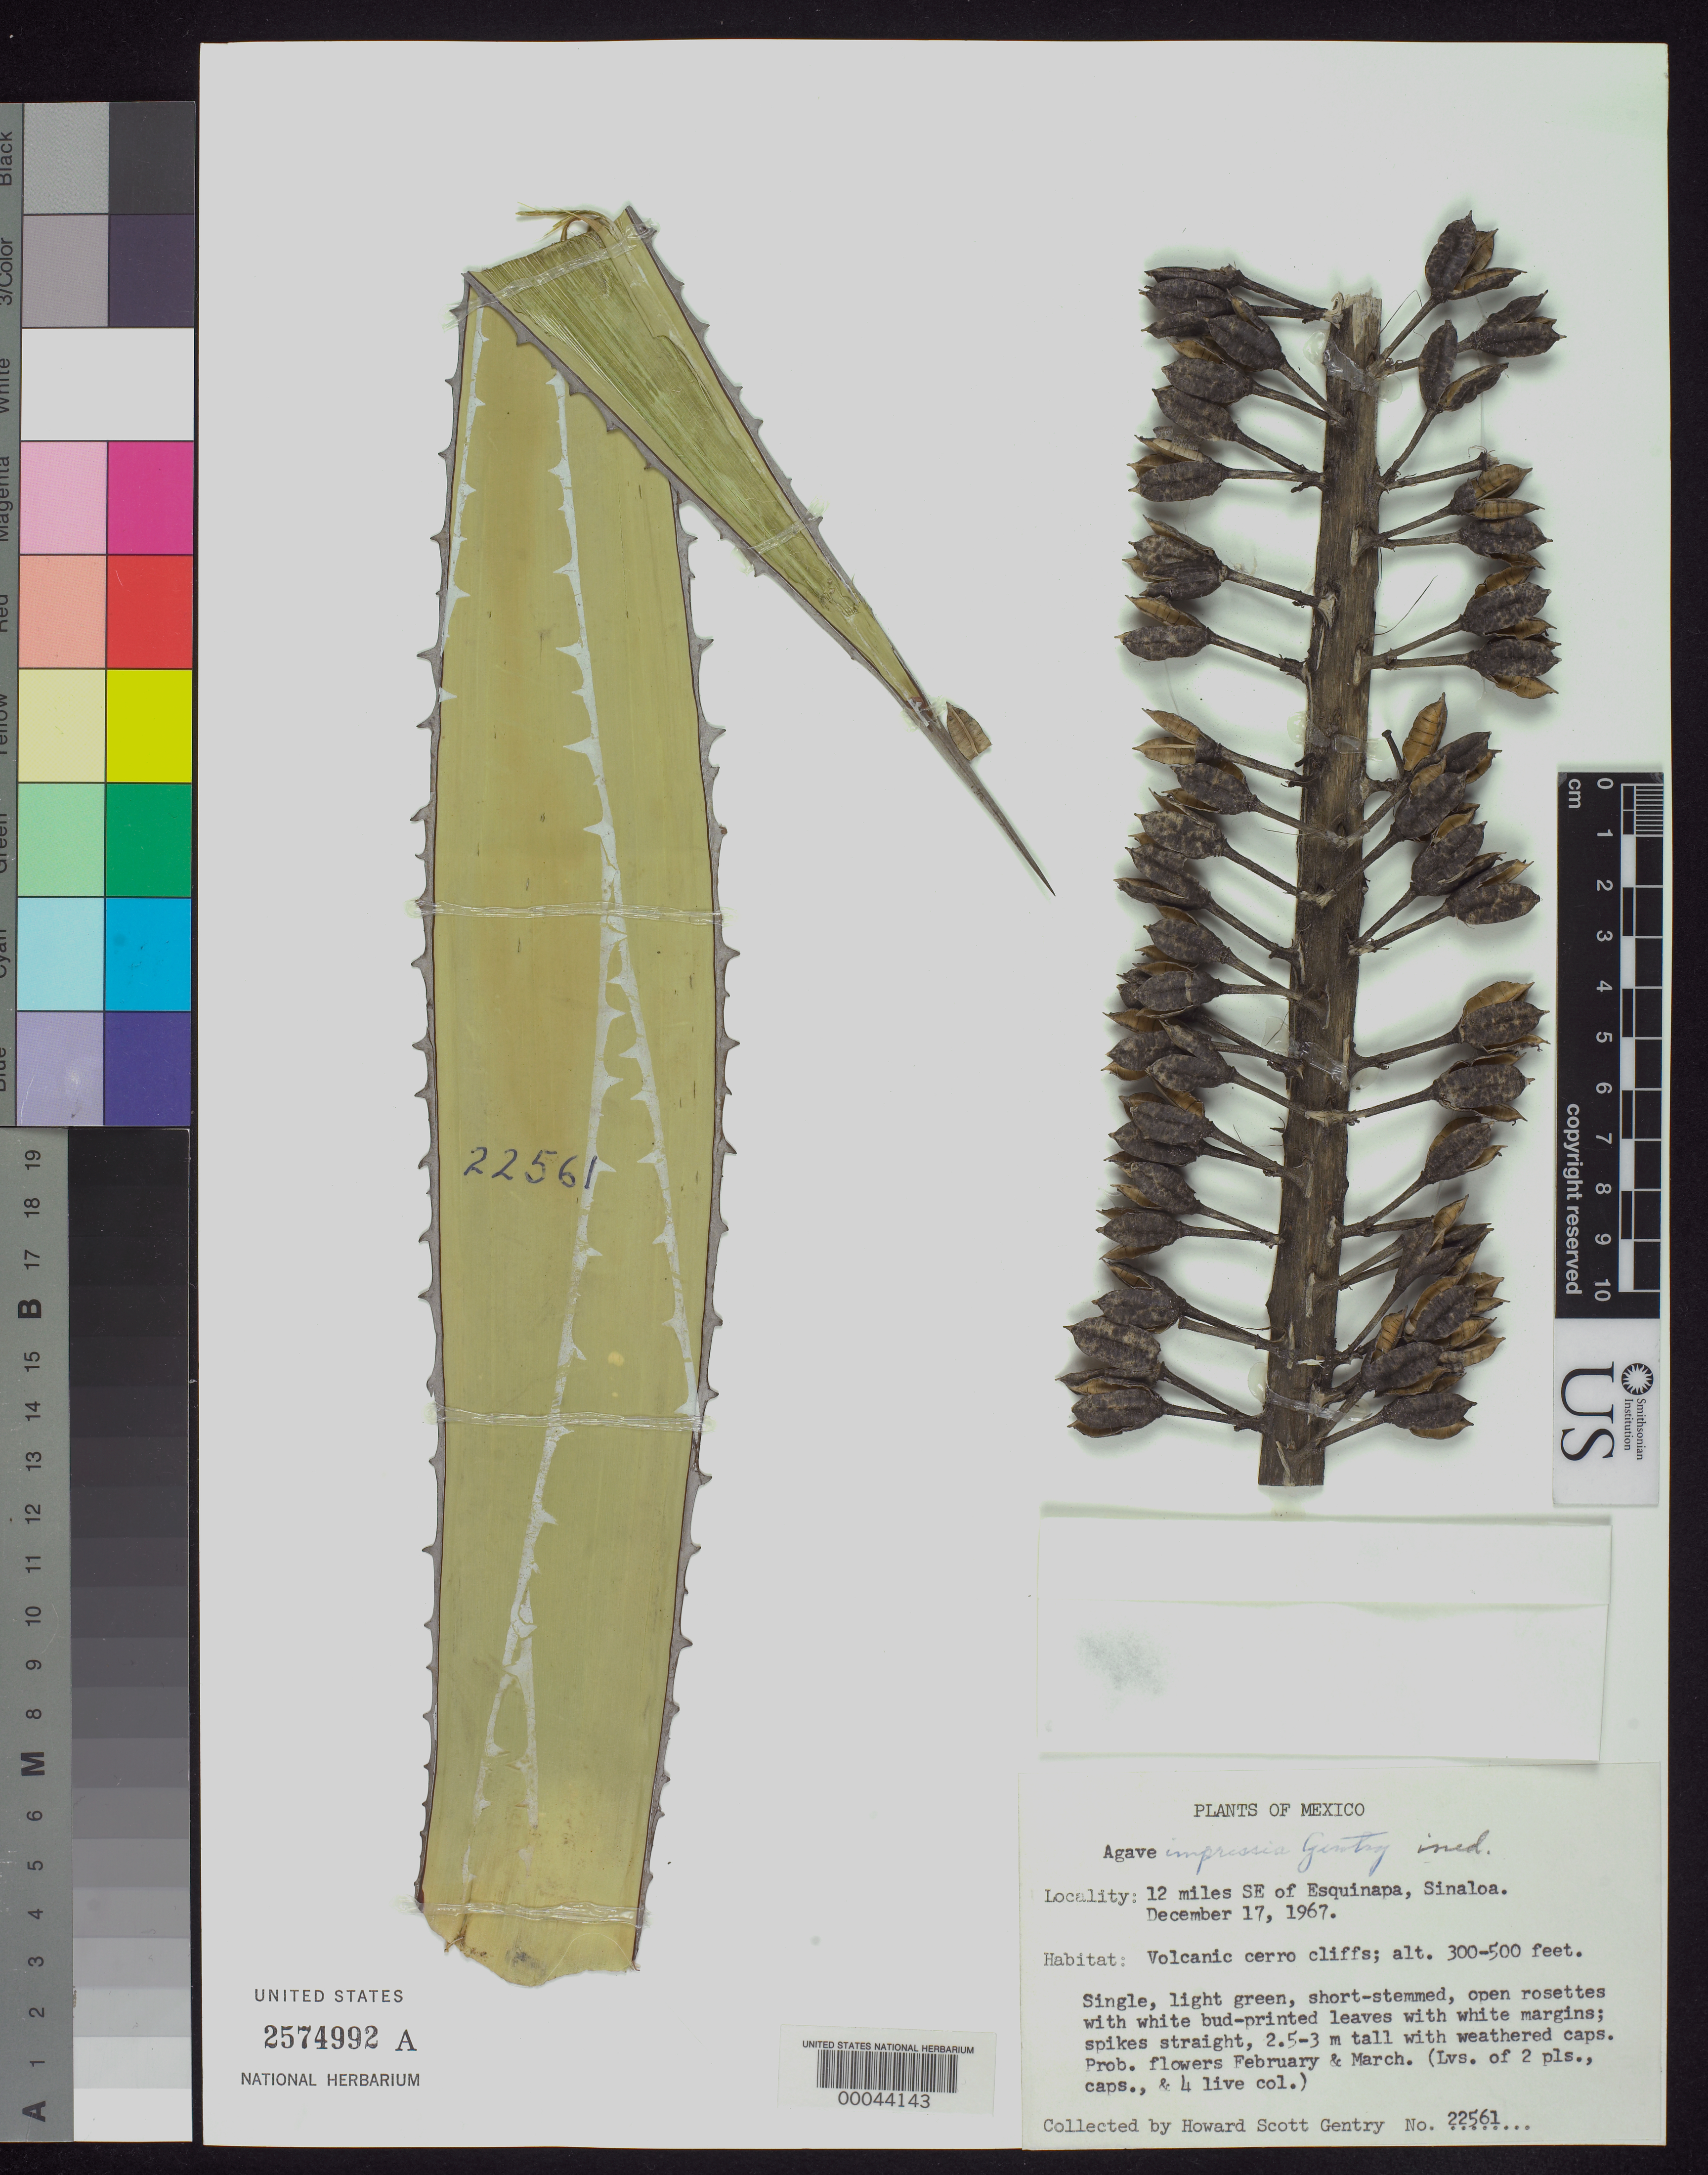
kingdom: Plantae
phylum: Tracheophyta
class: Liliopsida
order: Asparagales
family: Asparagaceae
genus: Agave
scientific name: Agave impressa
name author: Gentry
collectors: H. S. Gentry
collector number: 22561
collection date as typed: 17 Dec 1967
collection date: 1967-12-17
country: Mexico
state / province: Sinaloa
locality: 12 mi SE of Esquinapa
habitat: Volcanic cerro cliffs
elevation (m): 91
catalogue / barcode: US 2574992A